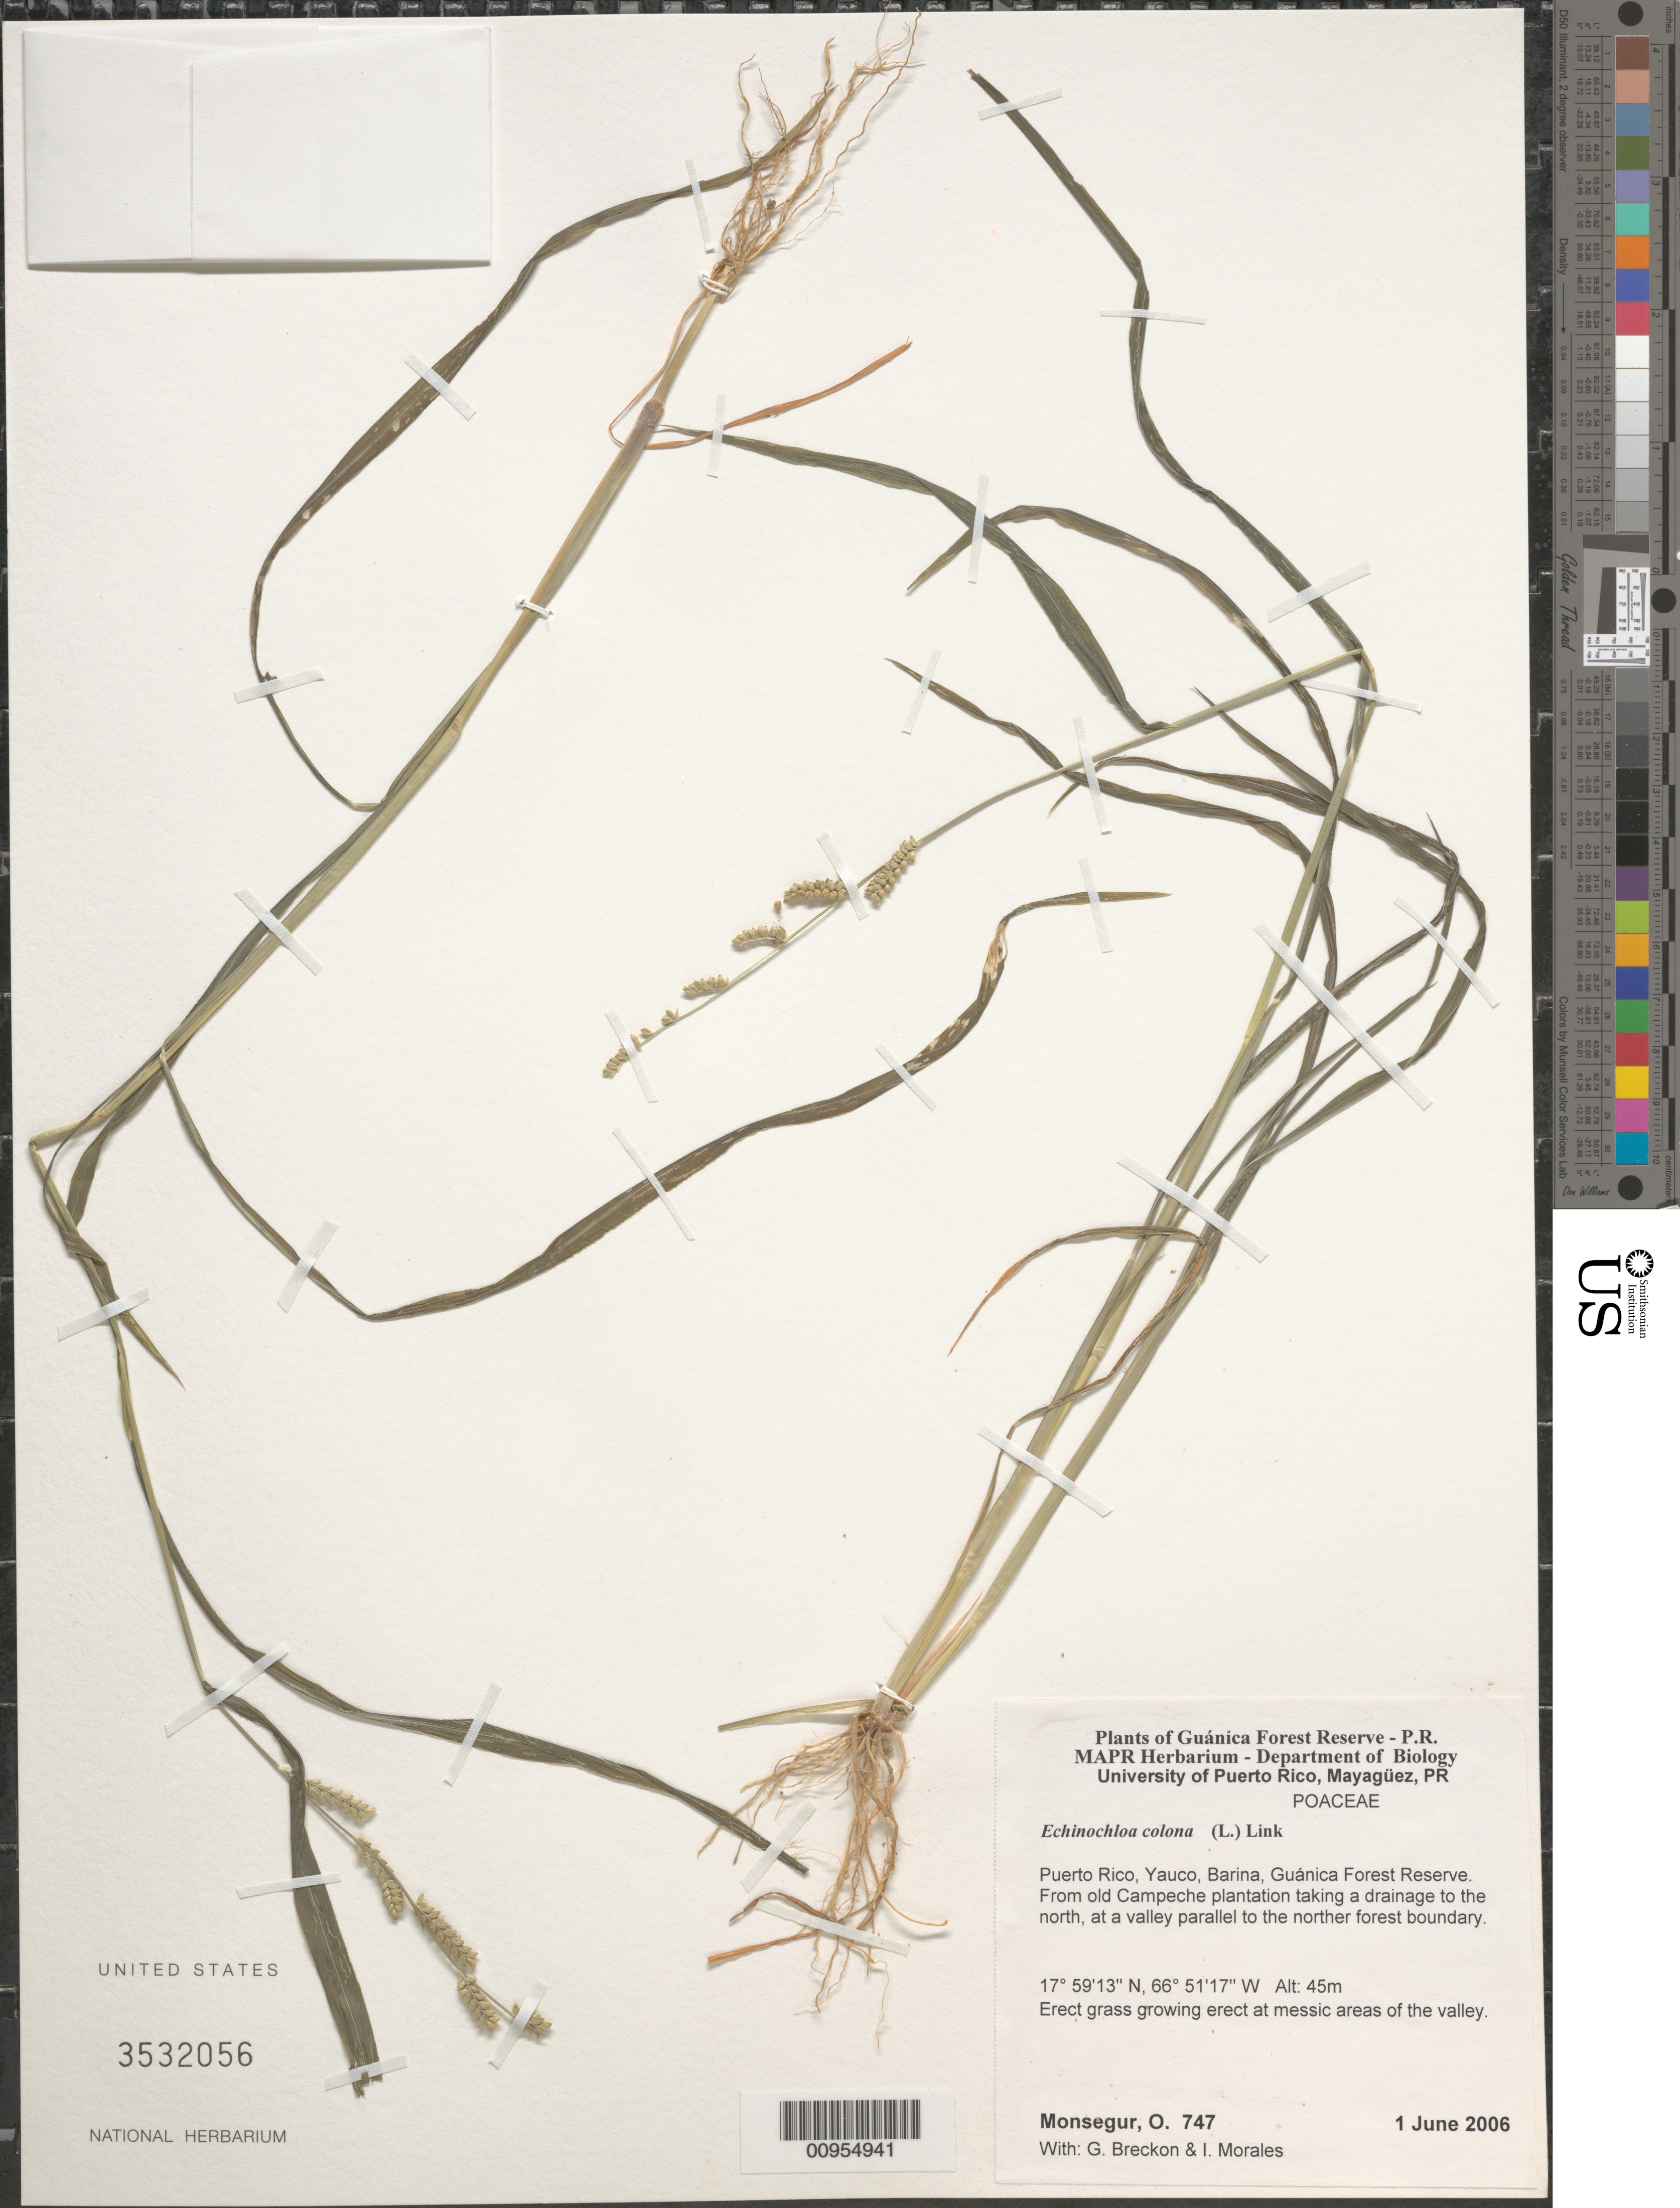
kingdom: Plantae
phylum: Tracheophyta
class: Liliopsida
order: Poales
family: Poaceae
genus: Echinochloa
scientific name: Echinochloa colona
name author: (L.) Link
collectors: O. Monsegur, G. J. Breckon & I. Morales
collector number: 747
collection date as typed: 01 Jun 2006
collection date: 2006-06-01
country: Puerto Rico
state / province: Yauco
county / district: Barina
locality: Guánica Forest Reserve. From old Campeche plantation taking a drainage to the north, at a valley parallel to the norther forest boundary.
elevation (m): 45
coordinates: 17.59125, 66.51165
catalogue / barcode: US 3532056